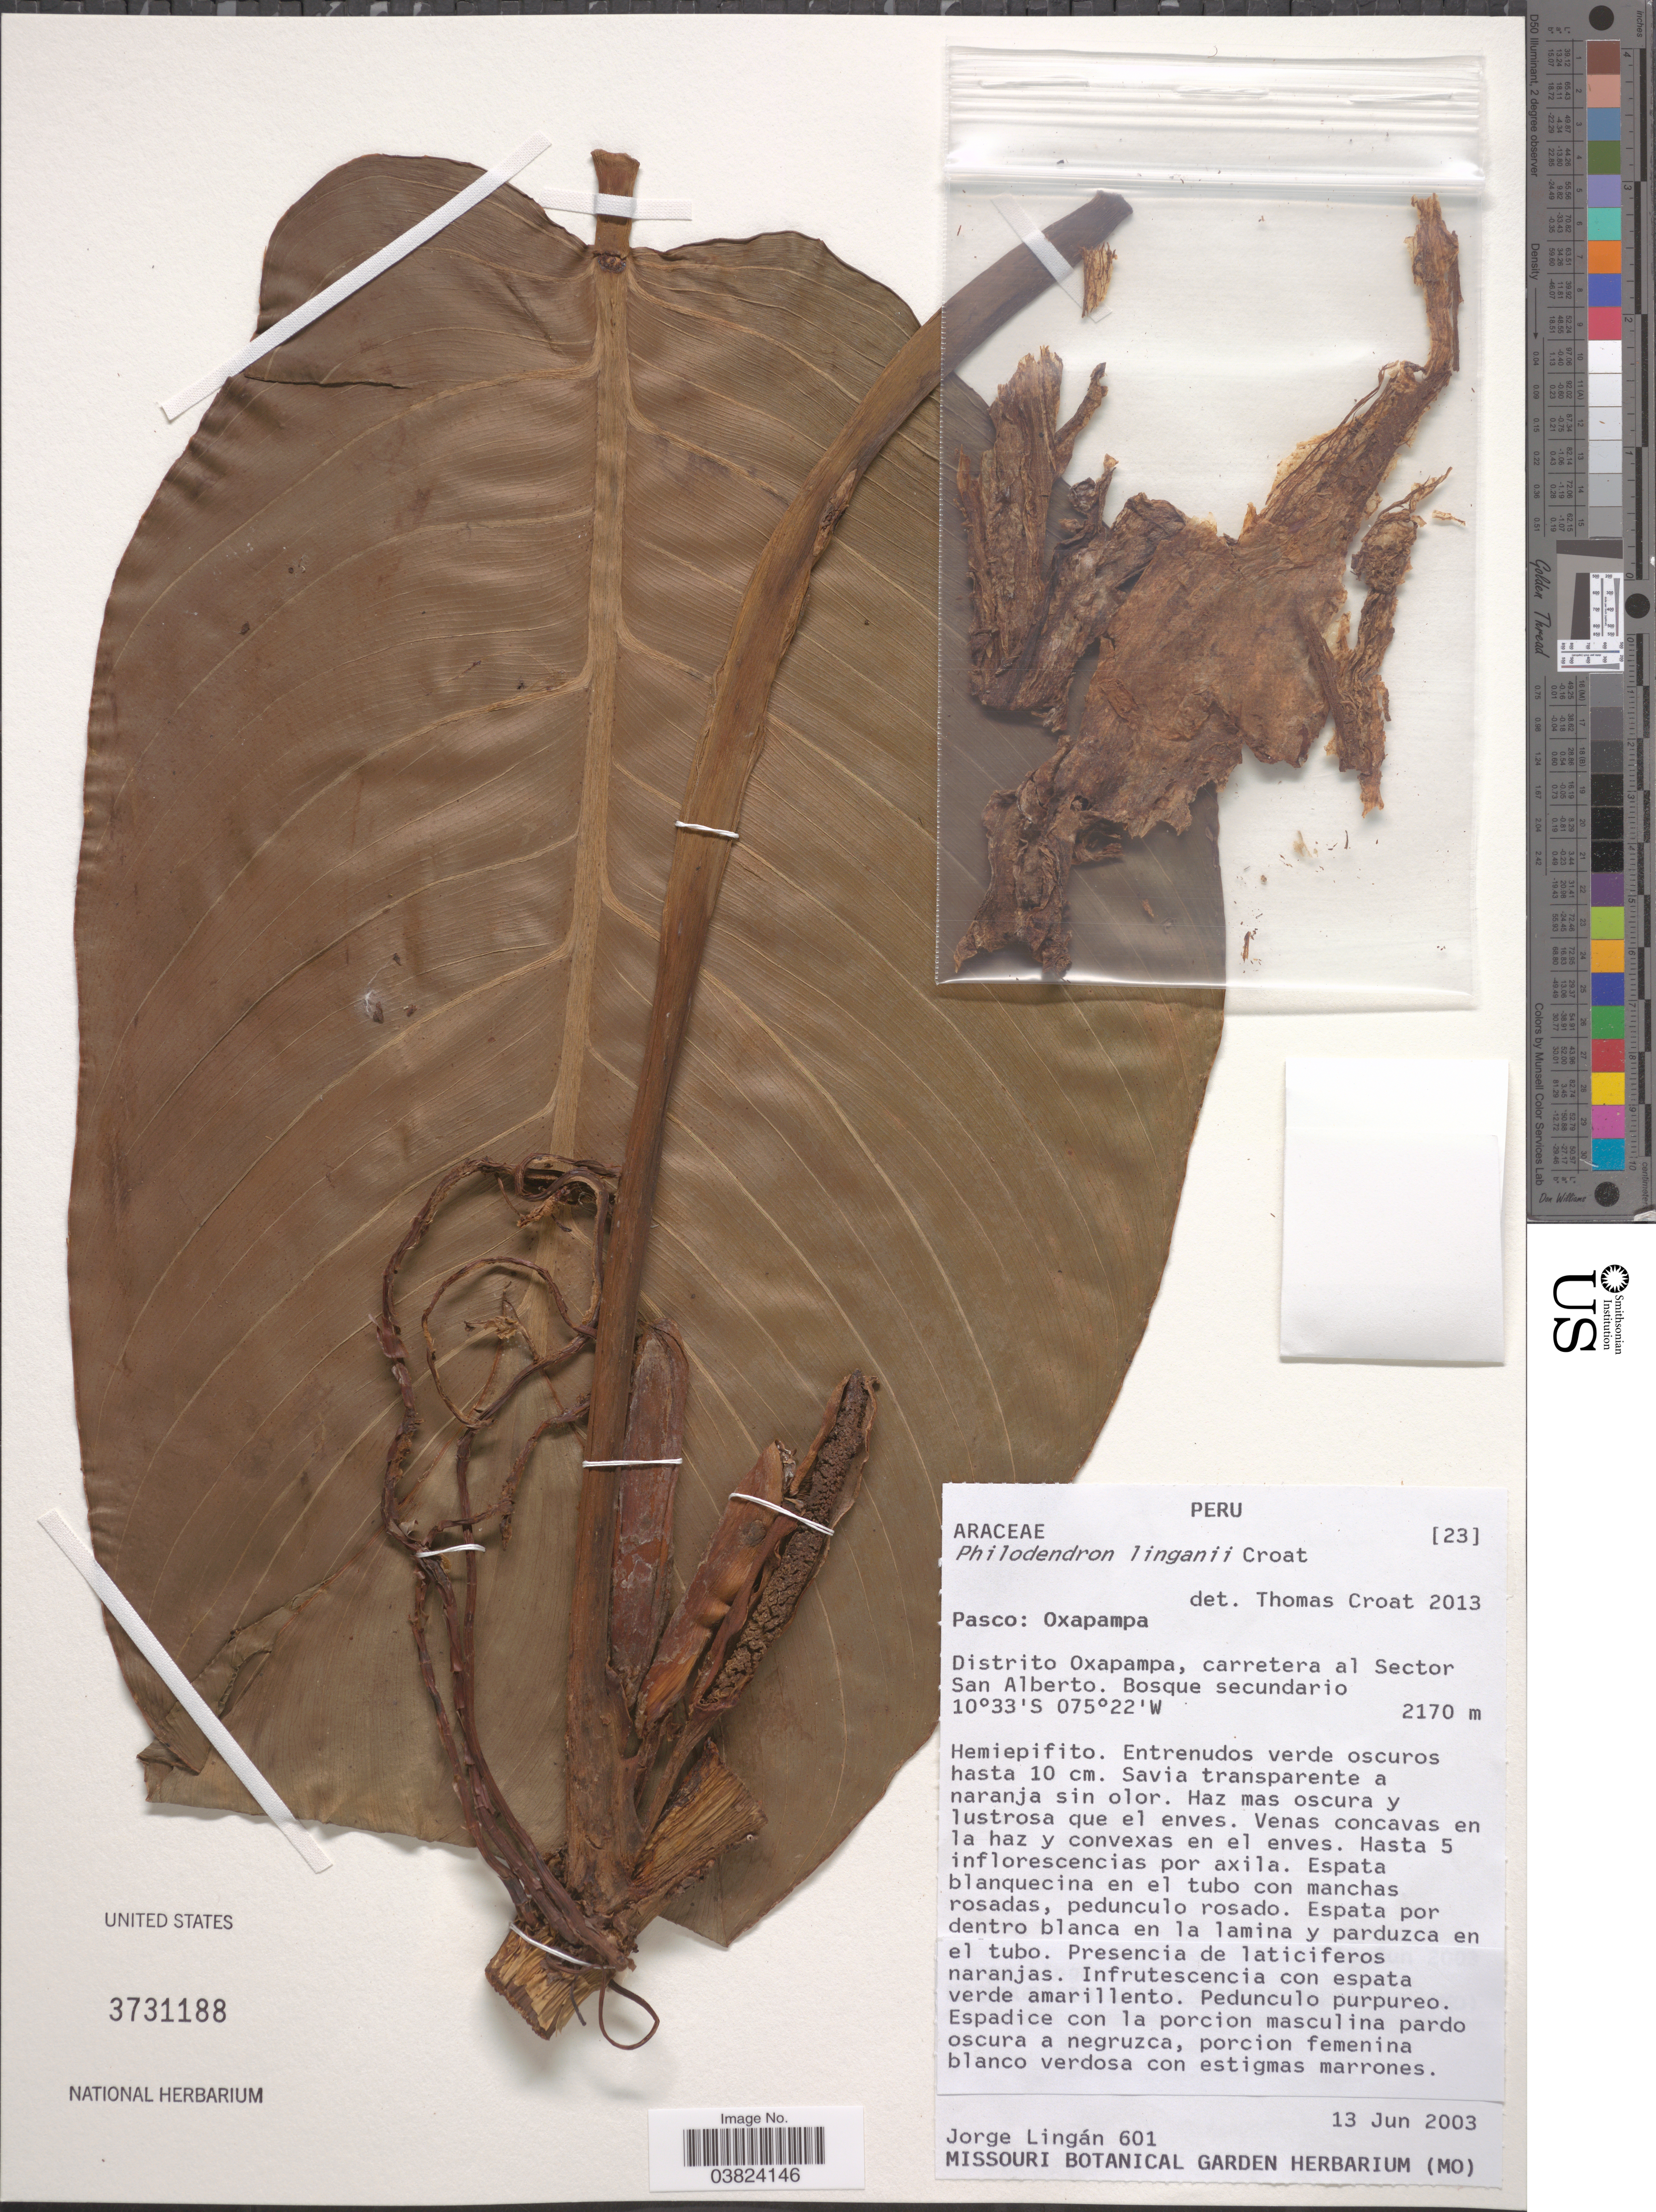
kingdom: Plantae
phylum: Tracheophyta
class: Liliopsida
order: Alismatales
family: Araceae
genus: Philodendron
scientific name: Philodendron linganii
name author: Croat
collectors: J. Lingan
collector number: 601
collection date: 2003-06-13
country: Peru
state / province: Pasco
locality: Oxapampa. Distrito Oxapampa, carretera al Sector San Alberto. Bosque secundario.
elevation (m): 2170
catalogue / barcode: US 3731188